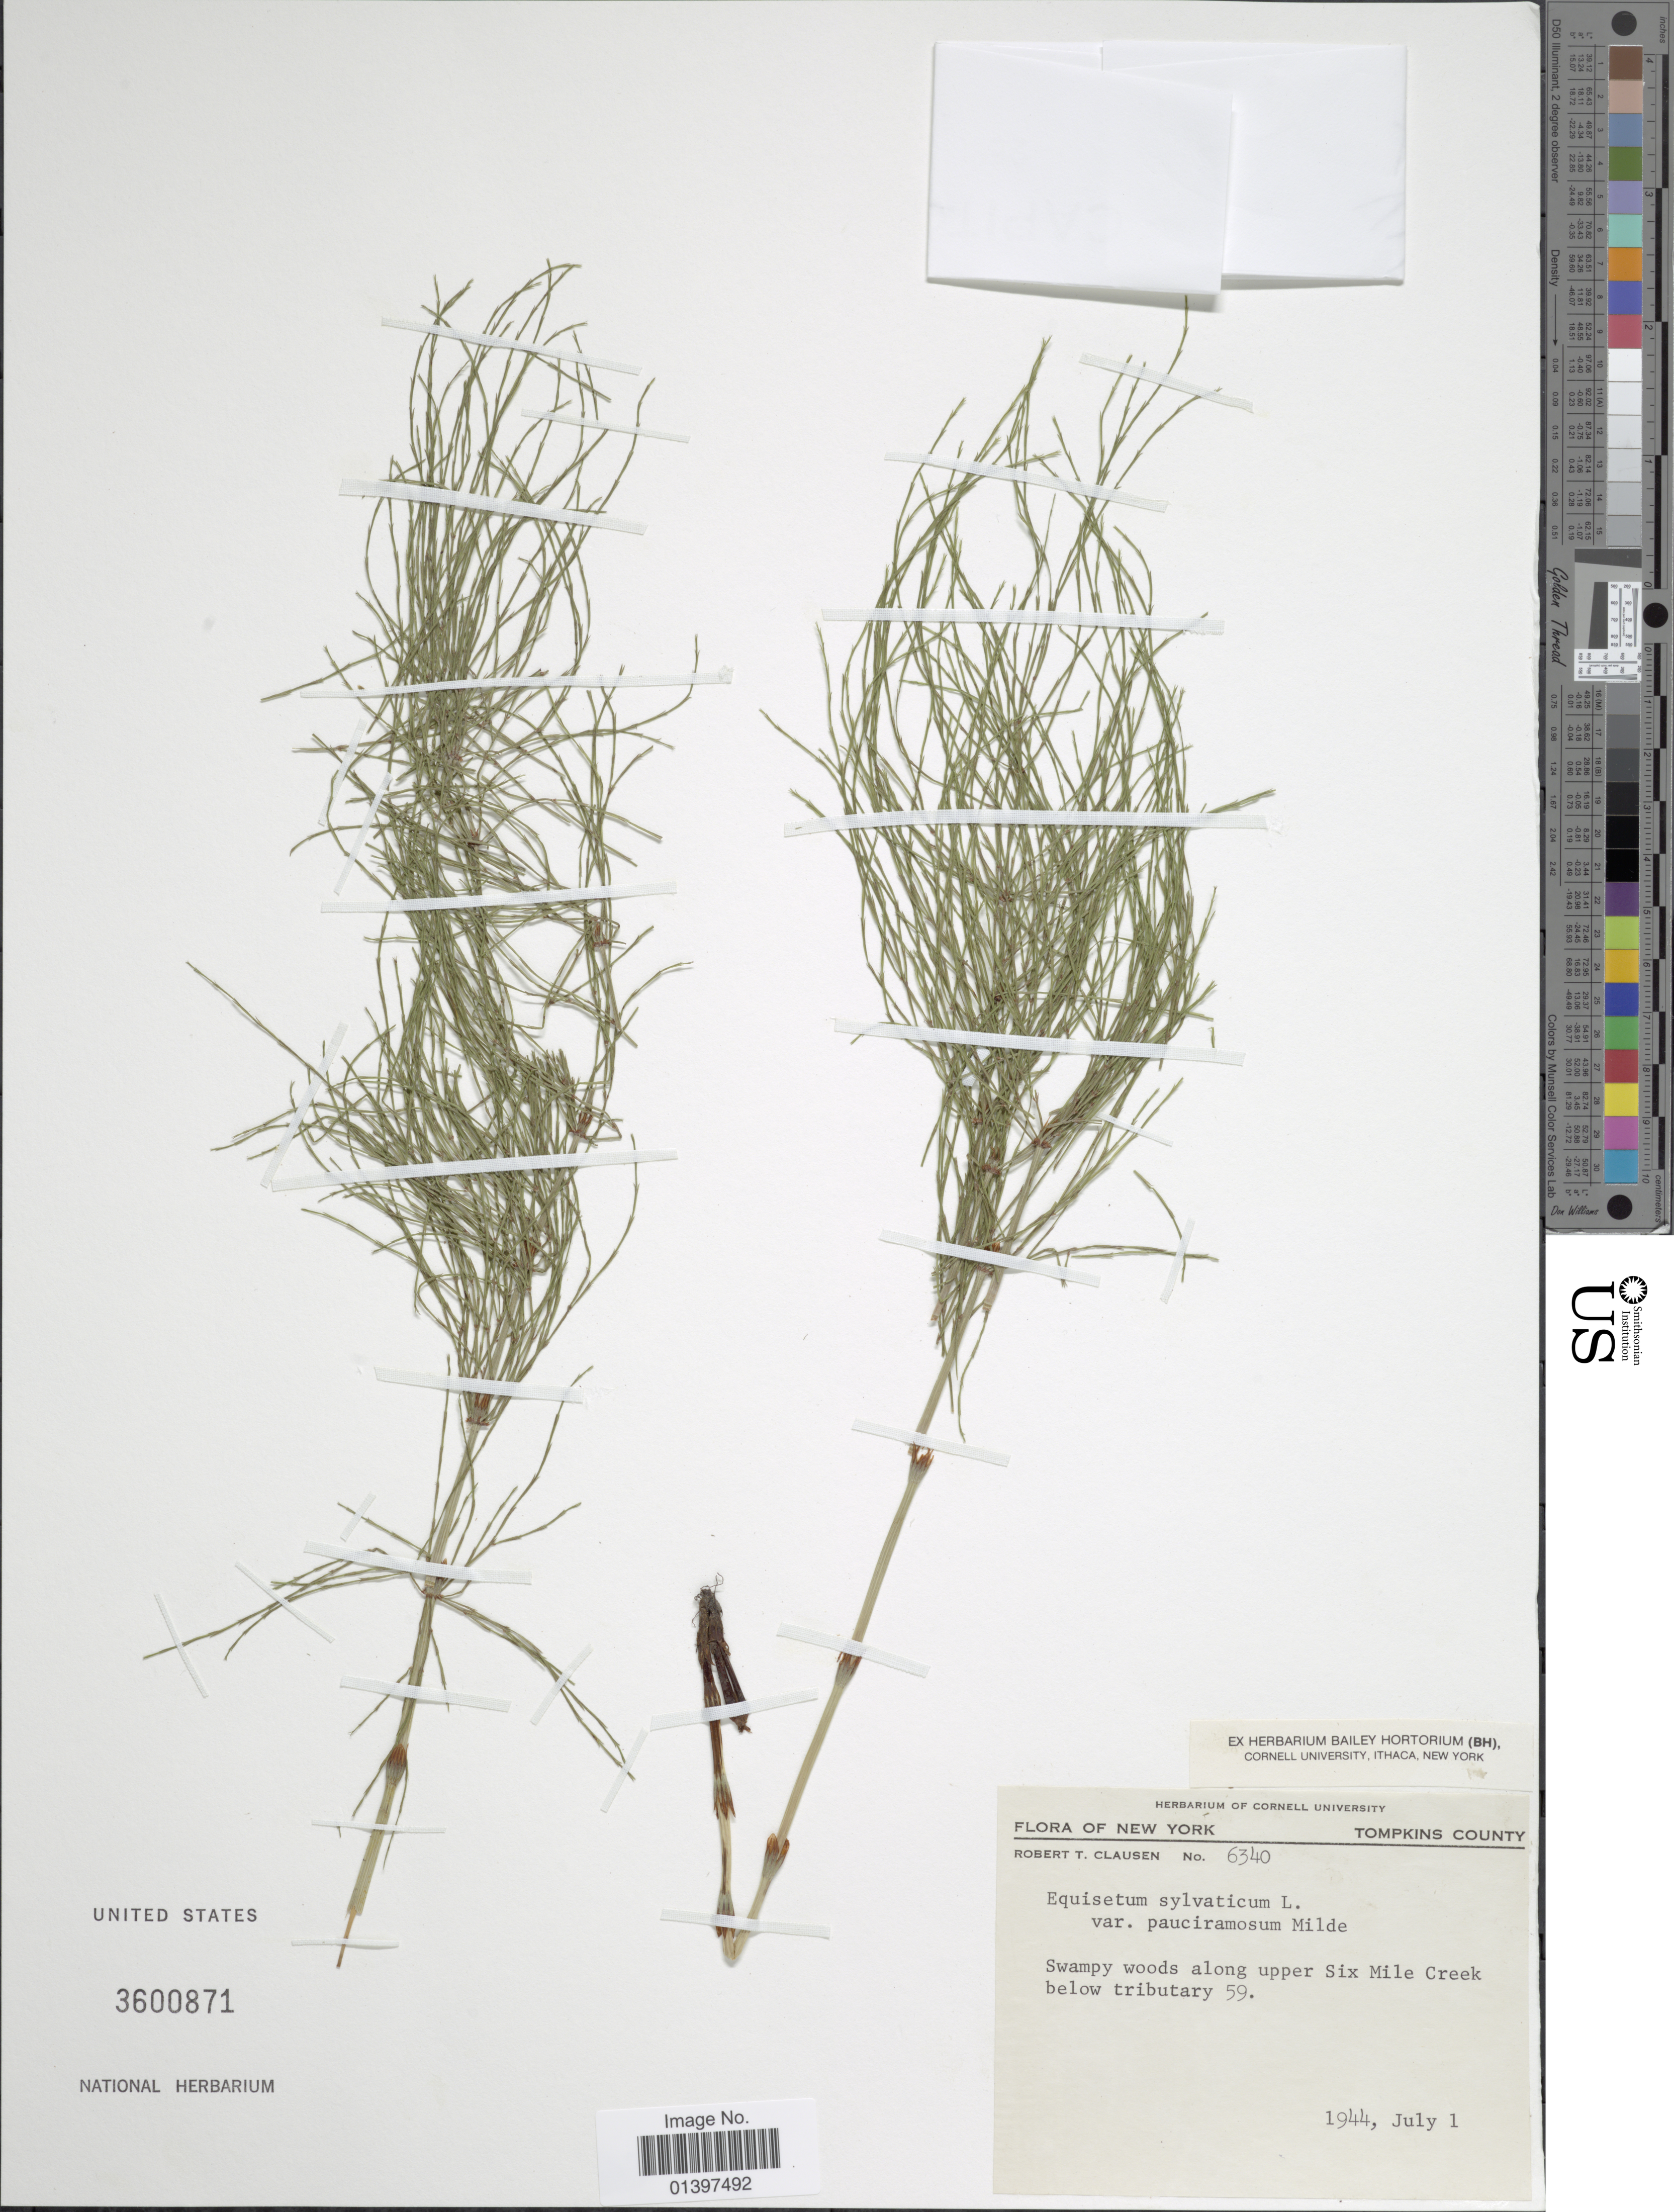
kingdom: Plantae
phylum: Tracheophyta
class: Polypodiopsida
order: Equisetales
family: Equisetaceae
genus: Equisetum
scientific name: Equisetum sylvaticum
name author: L.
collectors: R. T. Clausen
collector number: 6340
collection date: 1944-07-01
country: United States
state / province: New York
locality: Tompkins County, Swampy woods along upper Six Mile Creek below tributary 59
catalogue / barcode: US 3600871